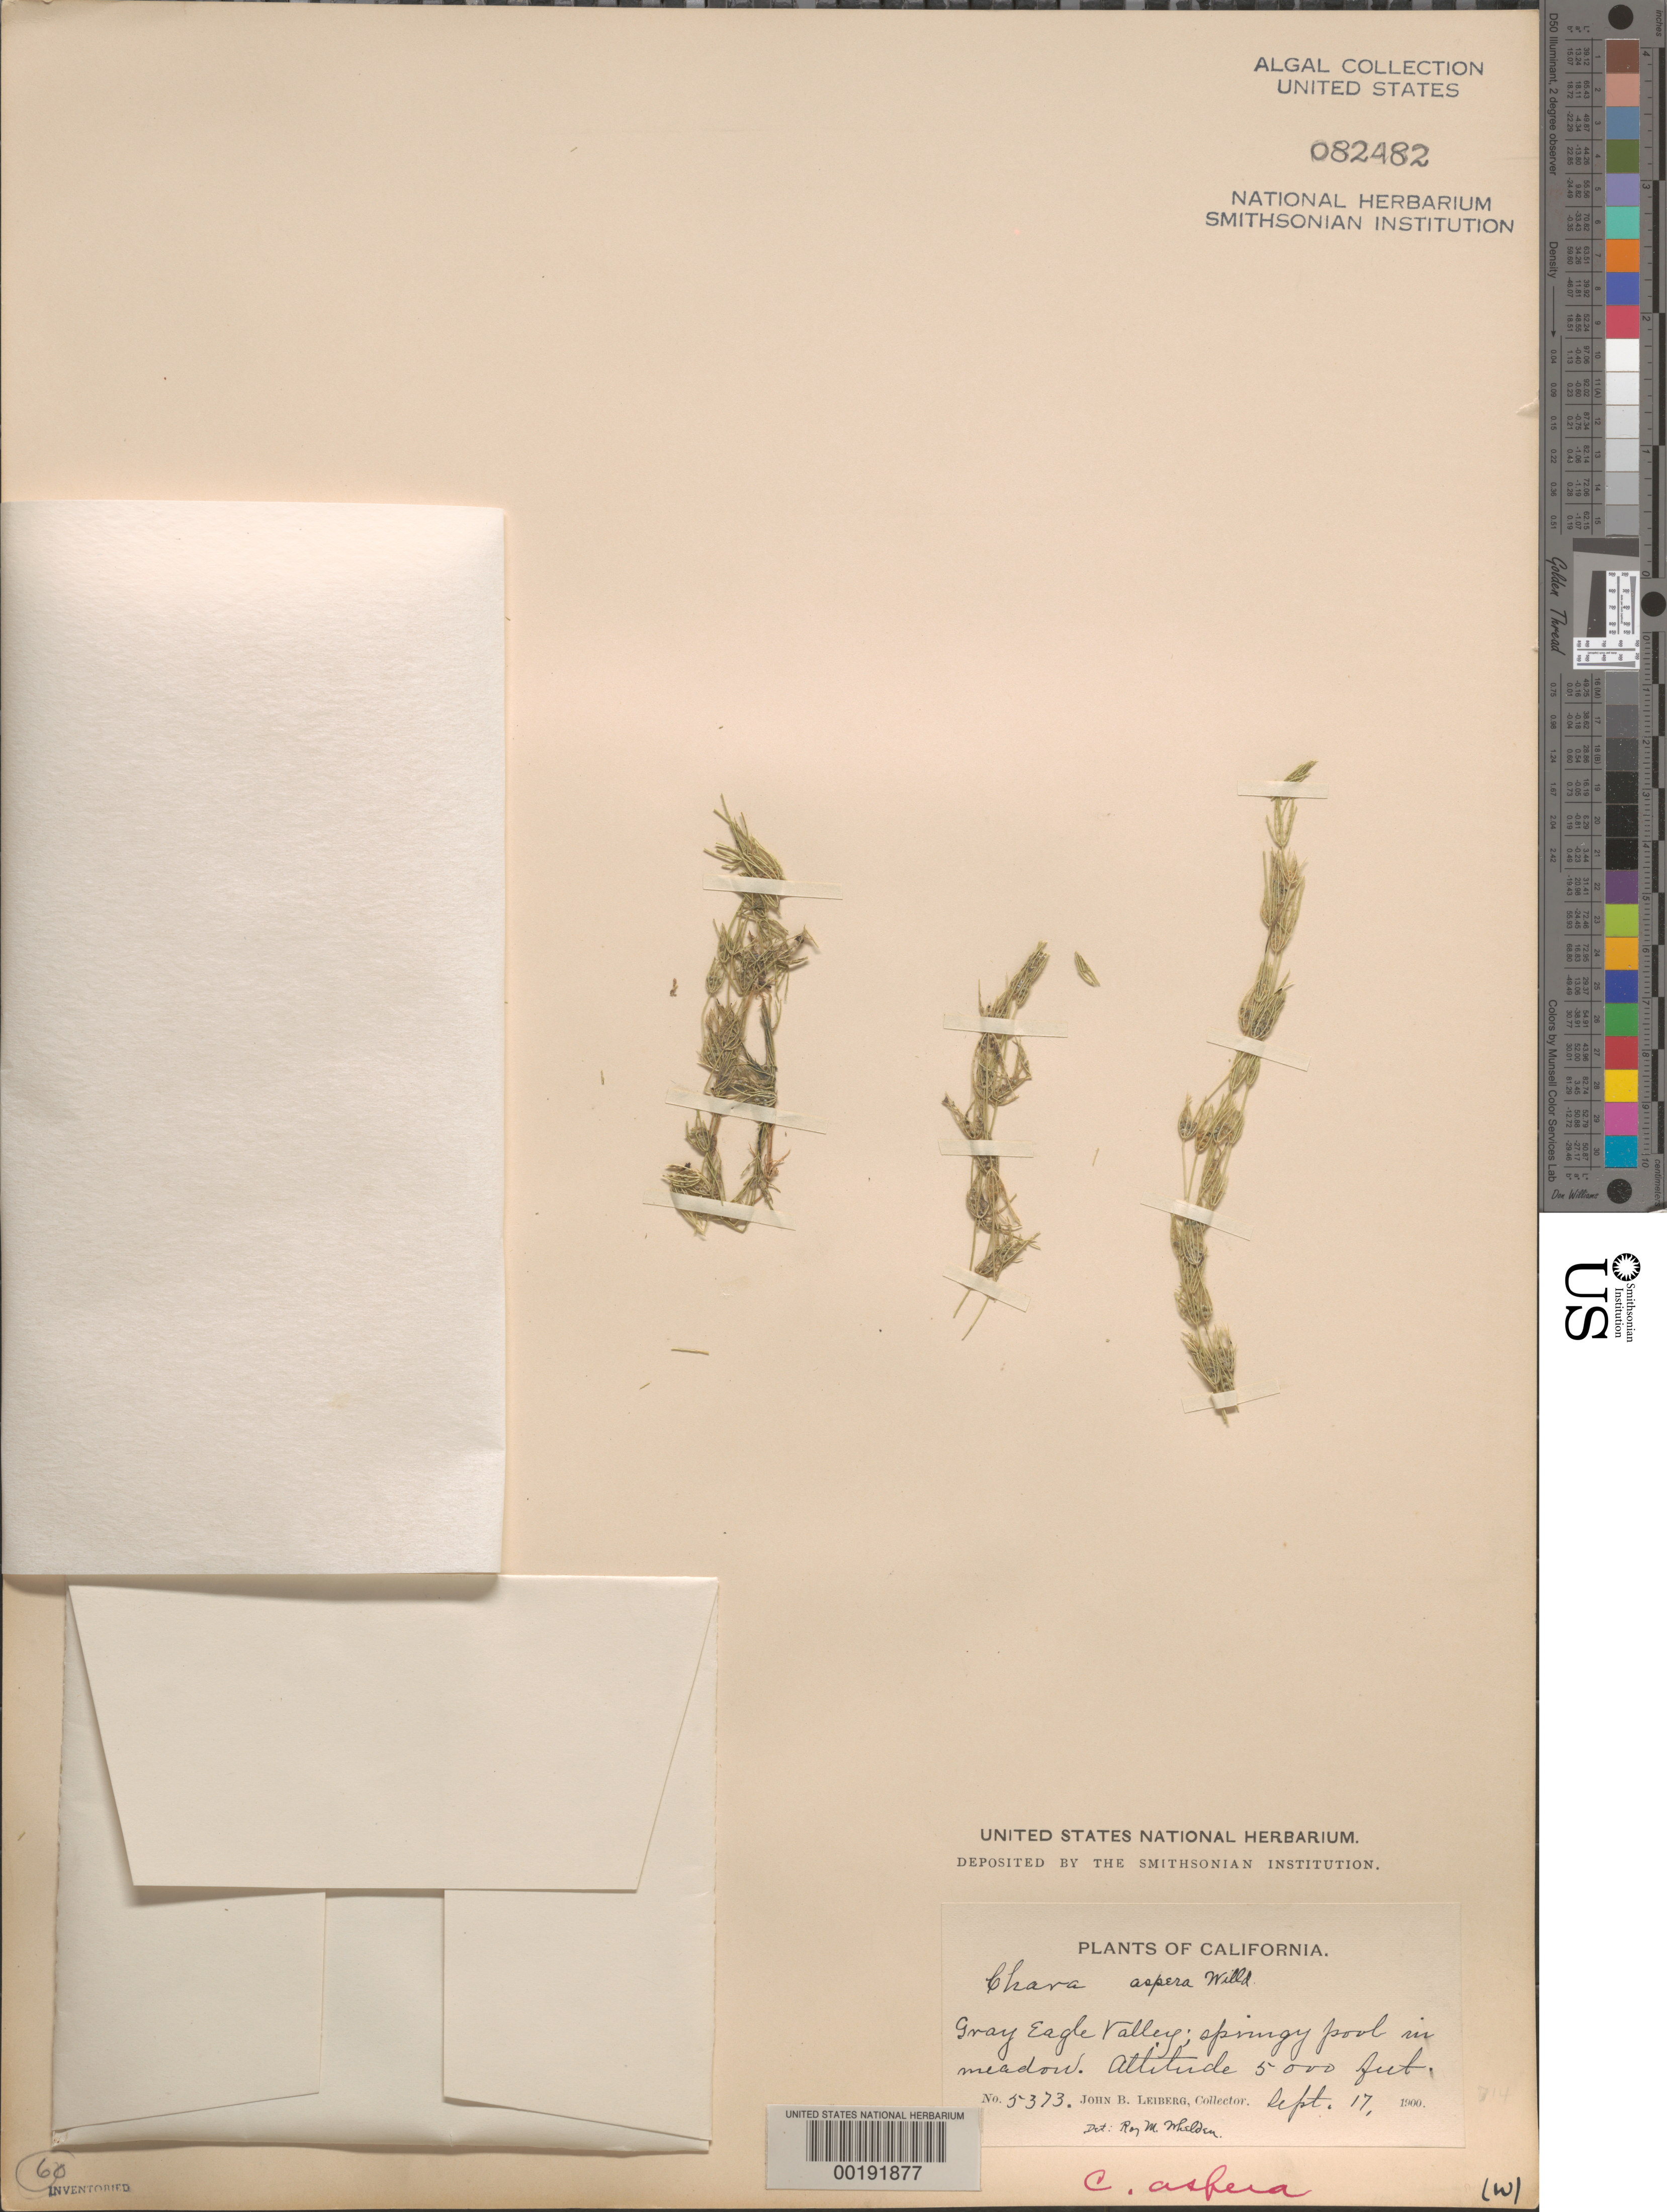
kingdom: Plantae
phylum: Charophyta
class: Charophyceae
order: Charales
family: Characeae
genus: Chara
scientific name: Chara aspera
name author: Willd.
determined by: Whelden, R. M.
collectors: J. Leiberg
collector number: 5373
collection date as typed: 17 Sep 1900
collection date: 1900-09-17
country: United States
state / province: California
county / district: Plumas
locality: Gray Eagle Valley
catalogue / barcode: US 82482